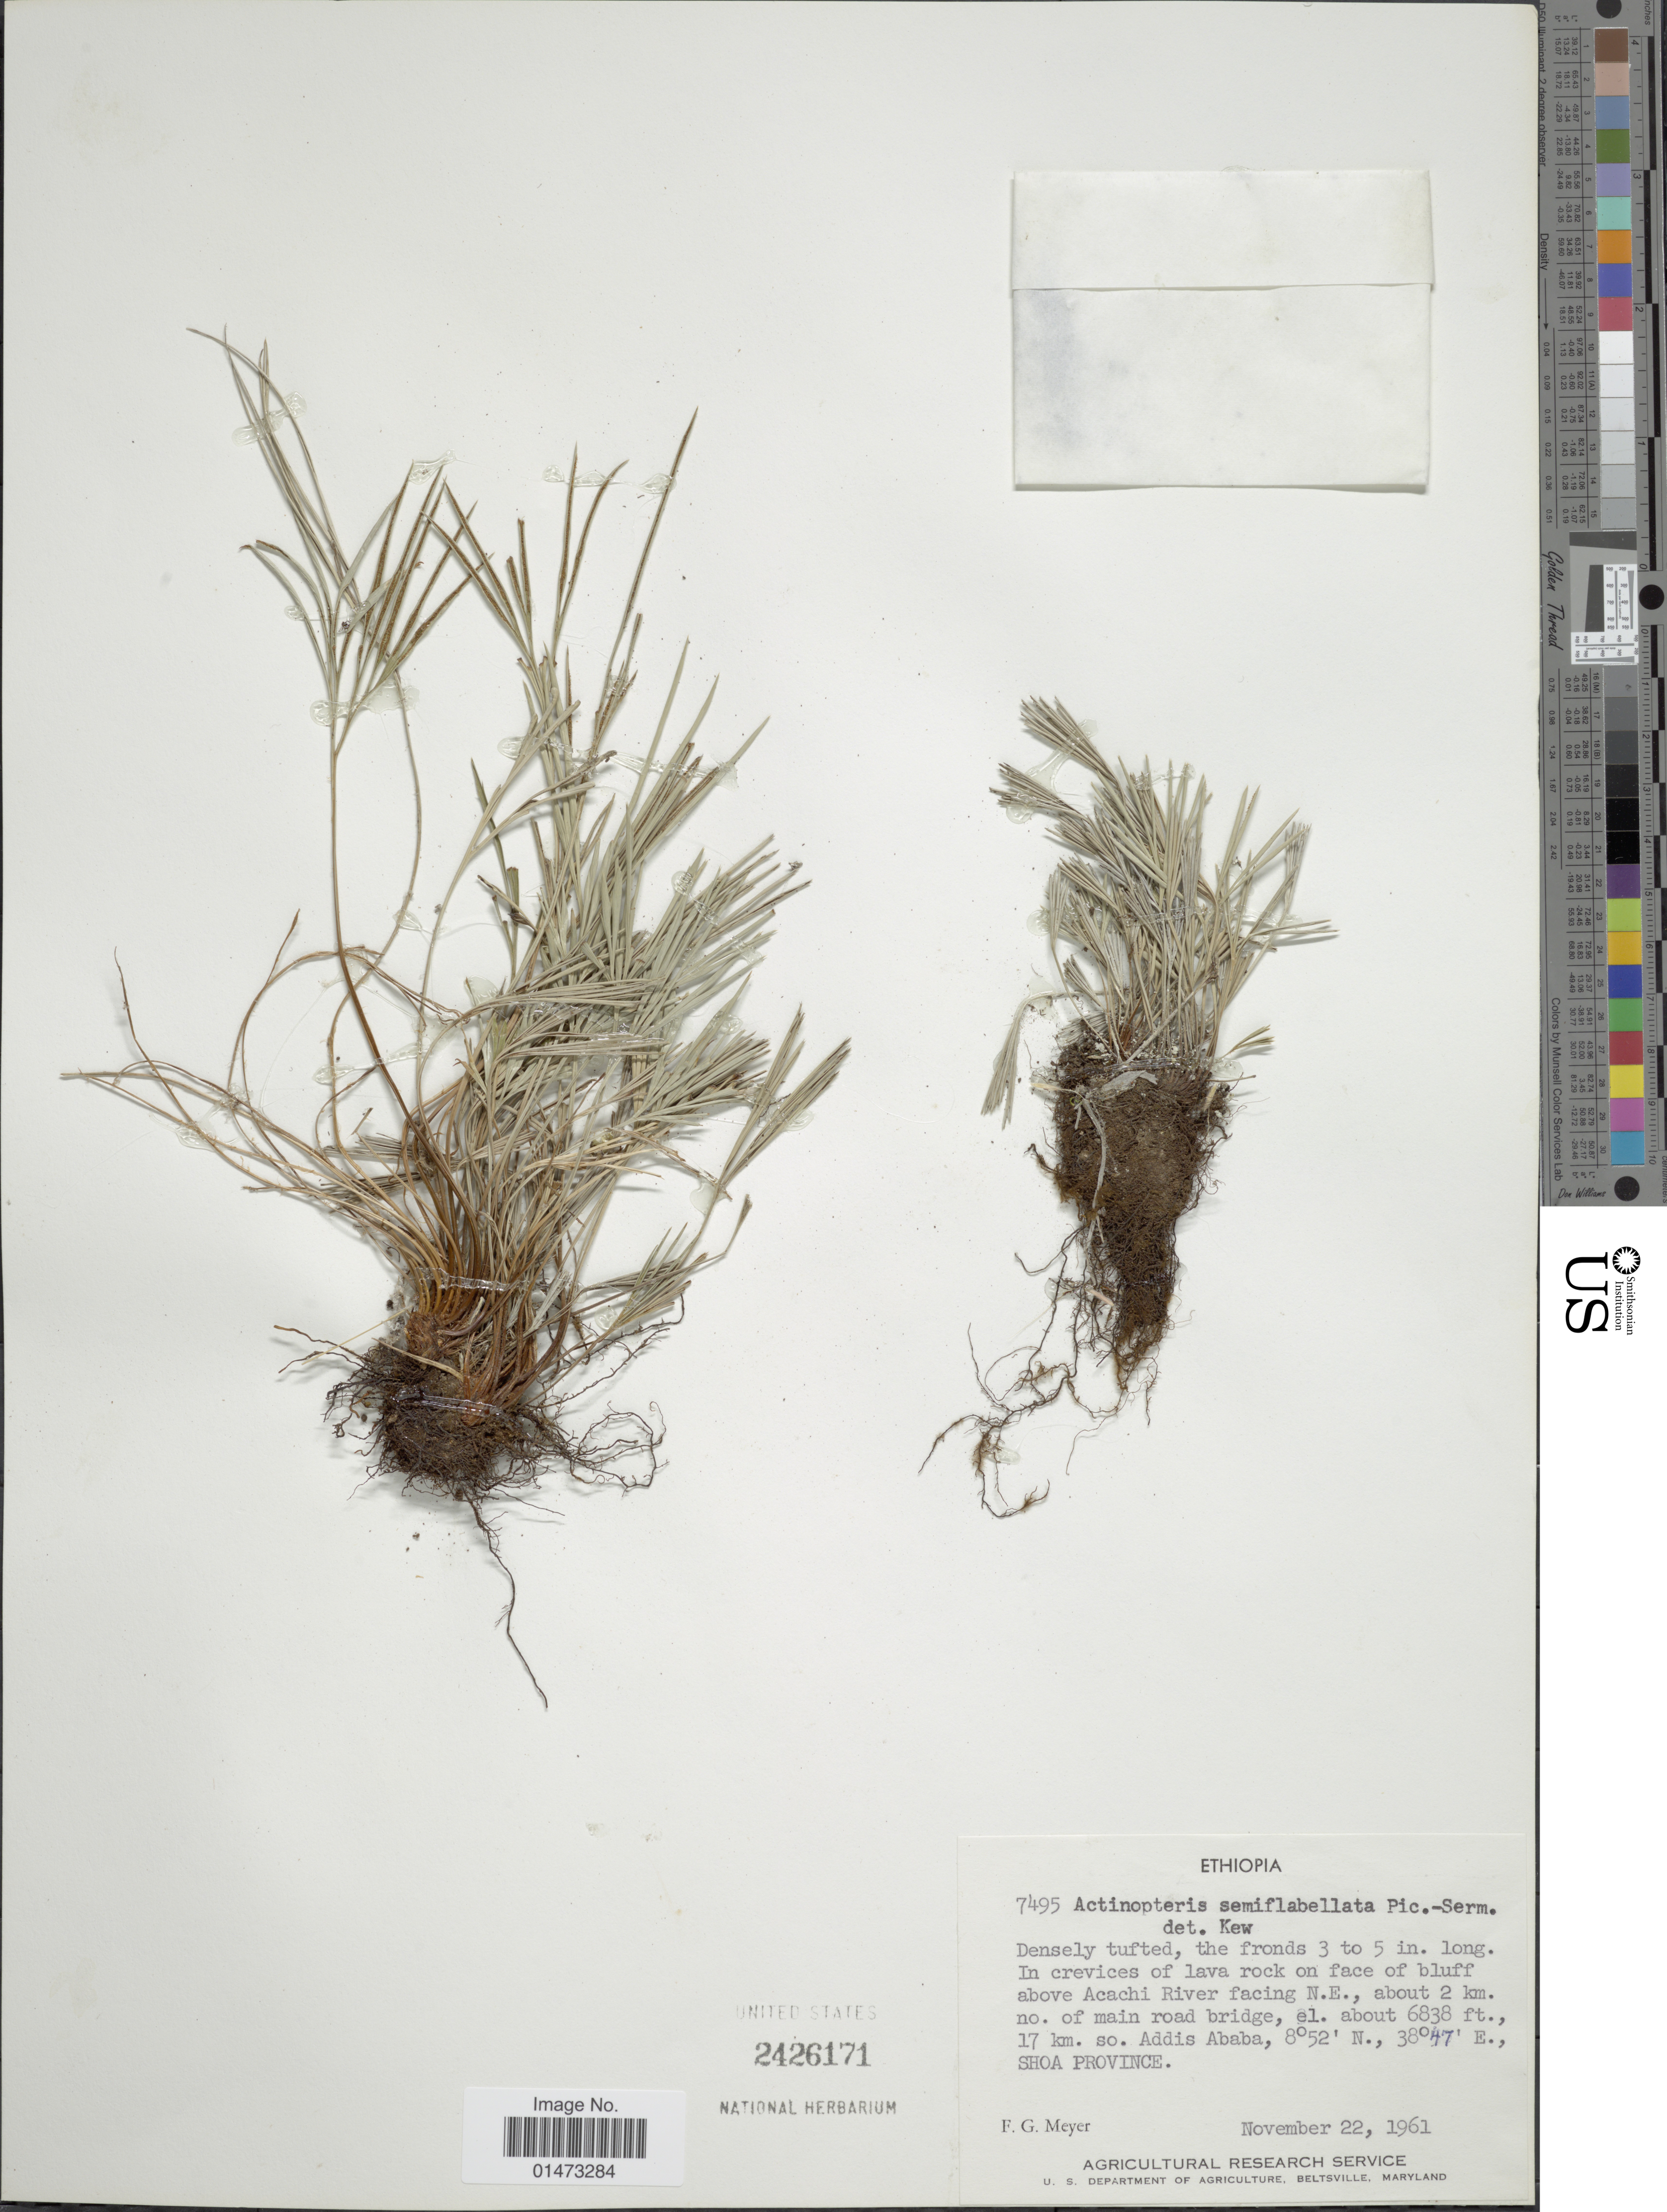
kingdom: Plantae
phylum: Tracheophyta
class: Polypodiopsida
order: Polypodiales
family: Pteridaceae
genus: Actiniopteris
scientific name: Actiniopteris semiflabellata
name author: Pic. Serm.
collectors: F. G. Meyer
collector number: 7495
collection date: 1961-11-22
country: Ethiopia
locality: Above Acachi River facing N.E., about 2 km. no. of main road bridge, 17 km. so. Addis Ababa, Shoa Province.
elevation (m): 2084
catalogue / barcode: US 2426171